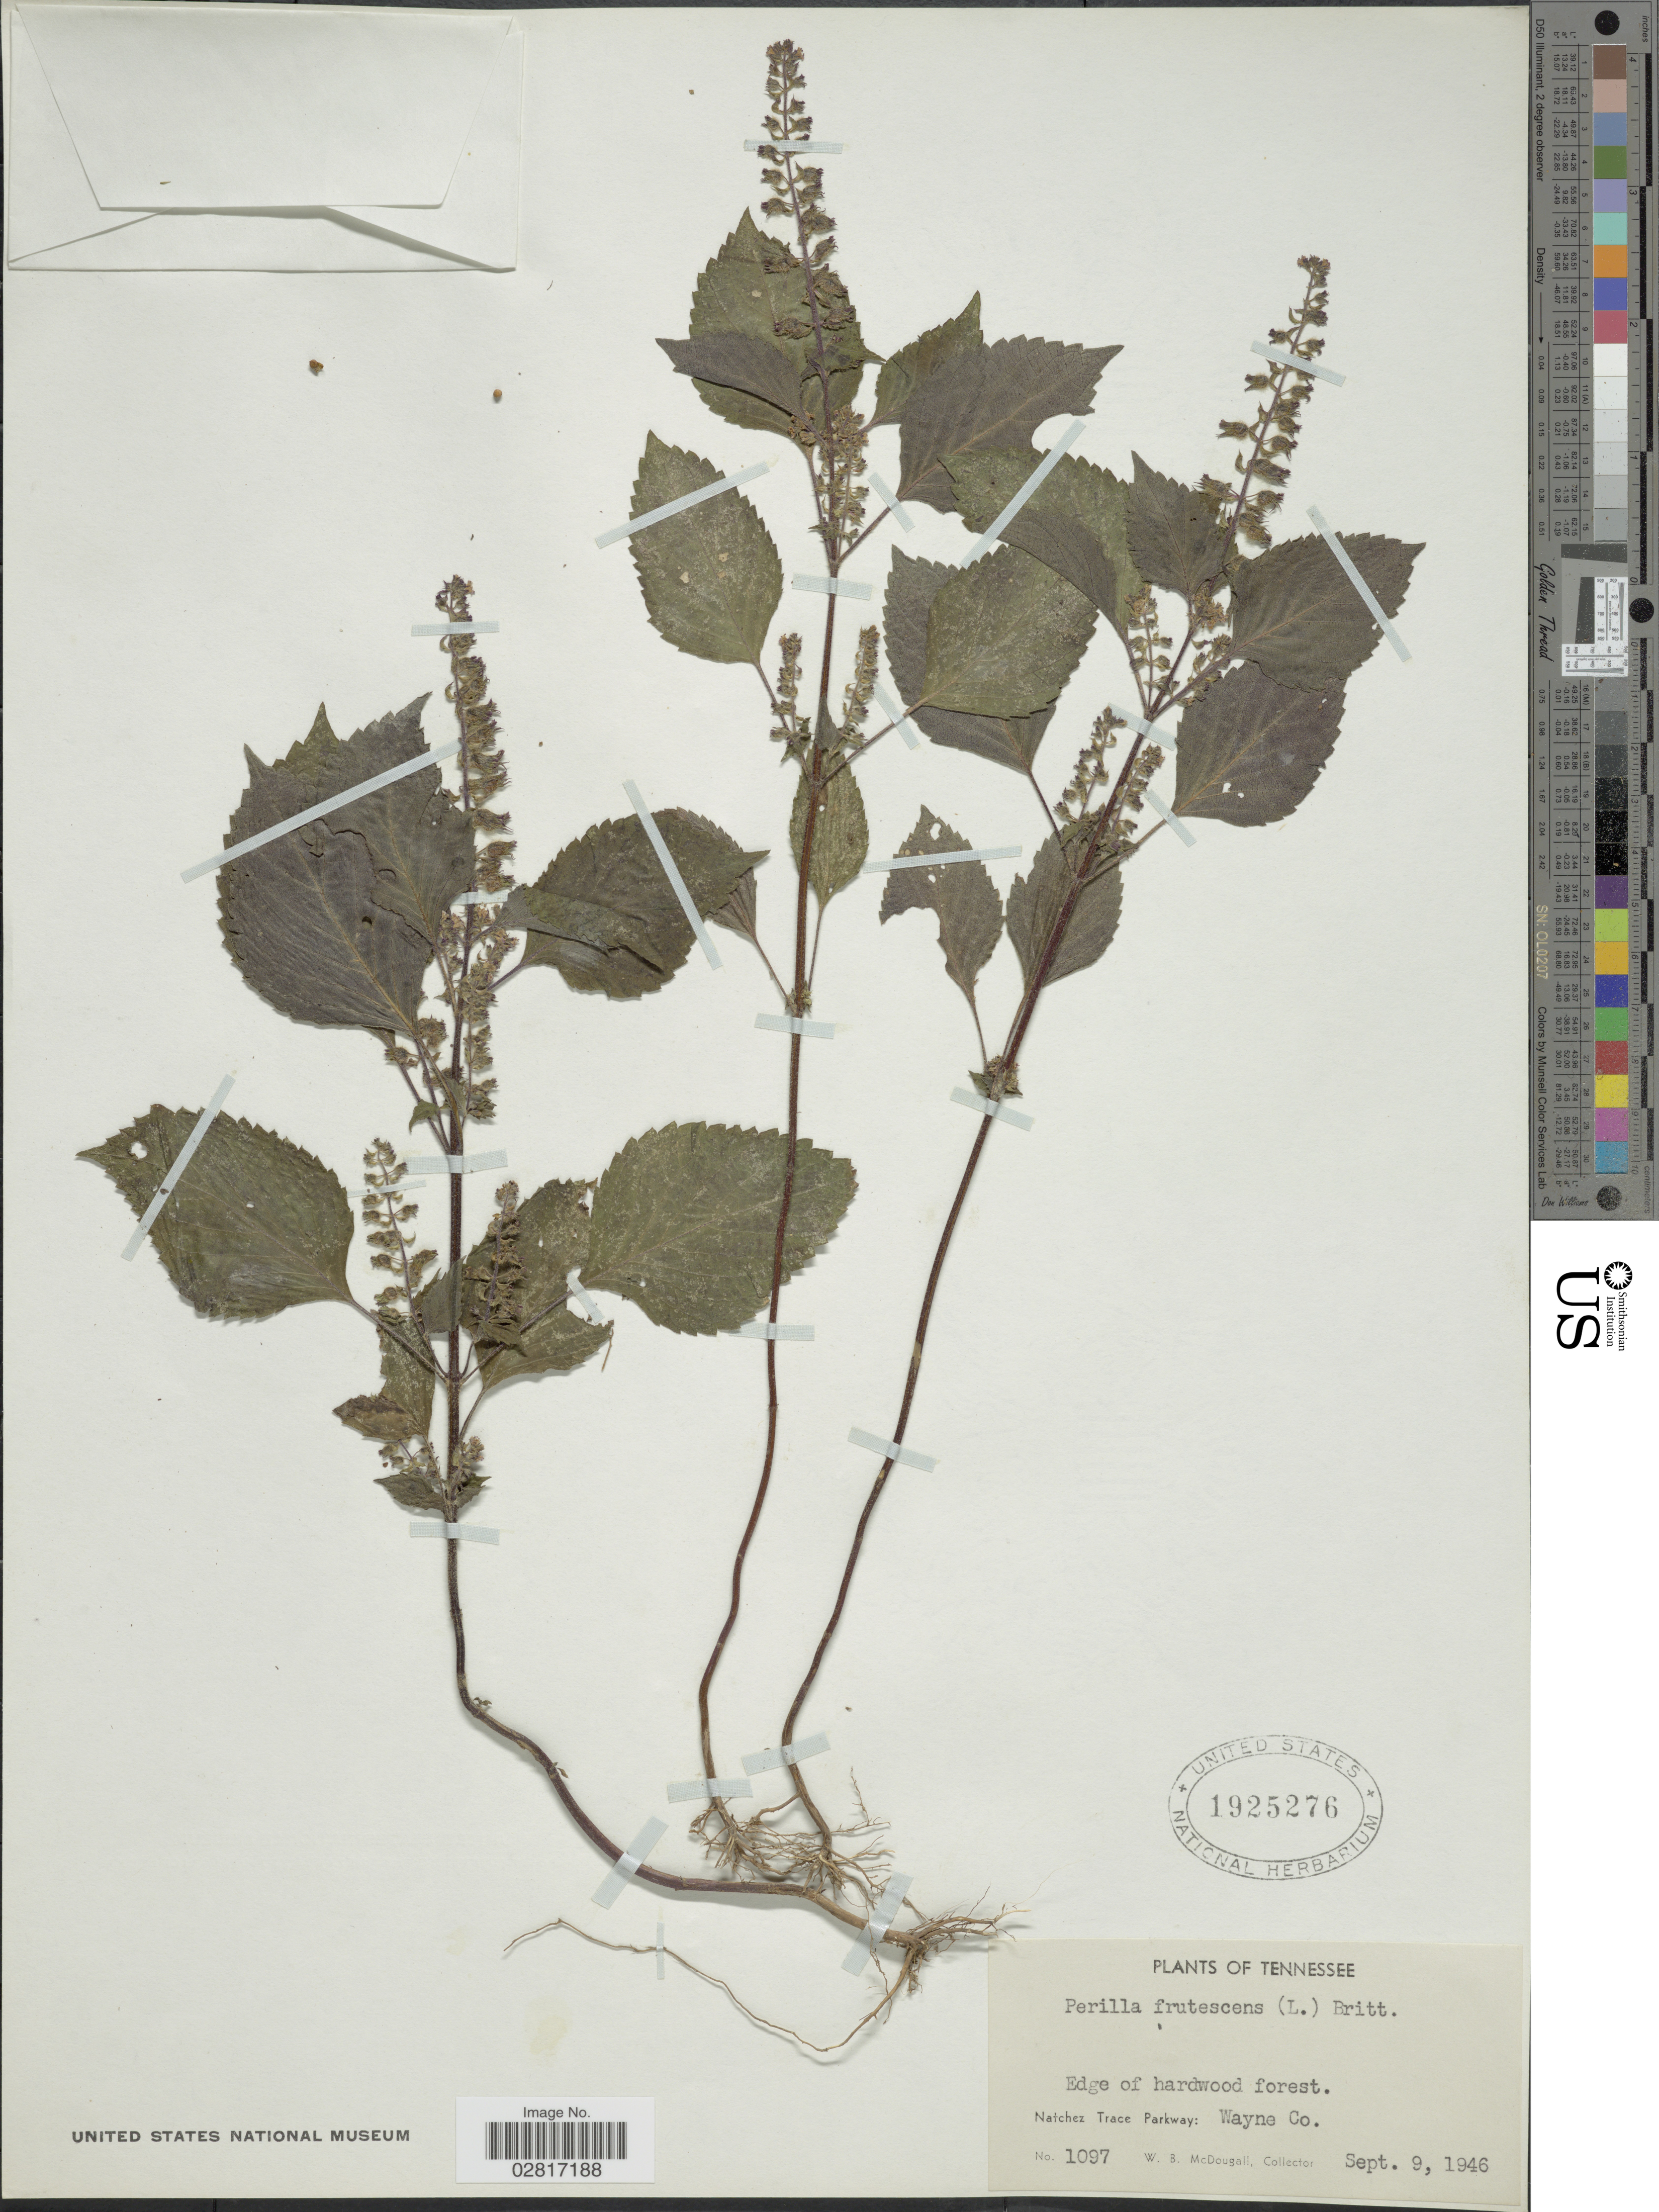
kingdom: Plantae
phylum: Tracheophyta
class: Magnoliopsida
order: Lamiales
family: Lamiaceae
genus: Perilla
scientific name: Perilla frutescens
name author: (L.) Britton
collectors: W. B. McDougall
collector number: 1097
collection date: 1946-09-09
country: United States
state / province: Tennessee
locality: Edge of hardwood forest, Natchez Trace Parkway: Wayne Co.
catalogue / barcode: US 1925276